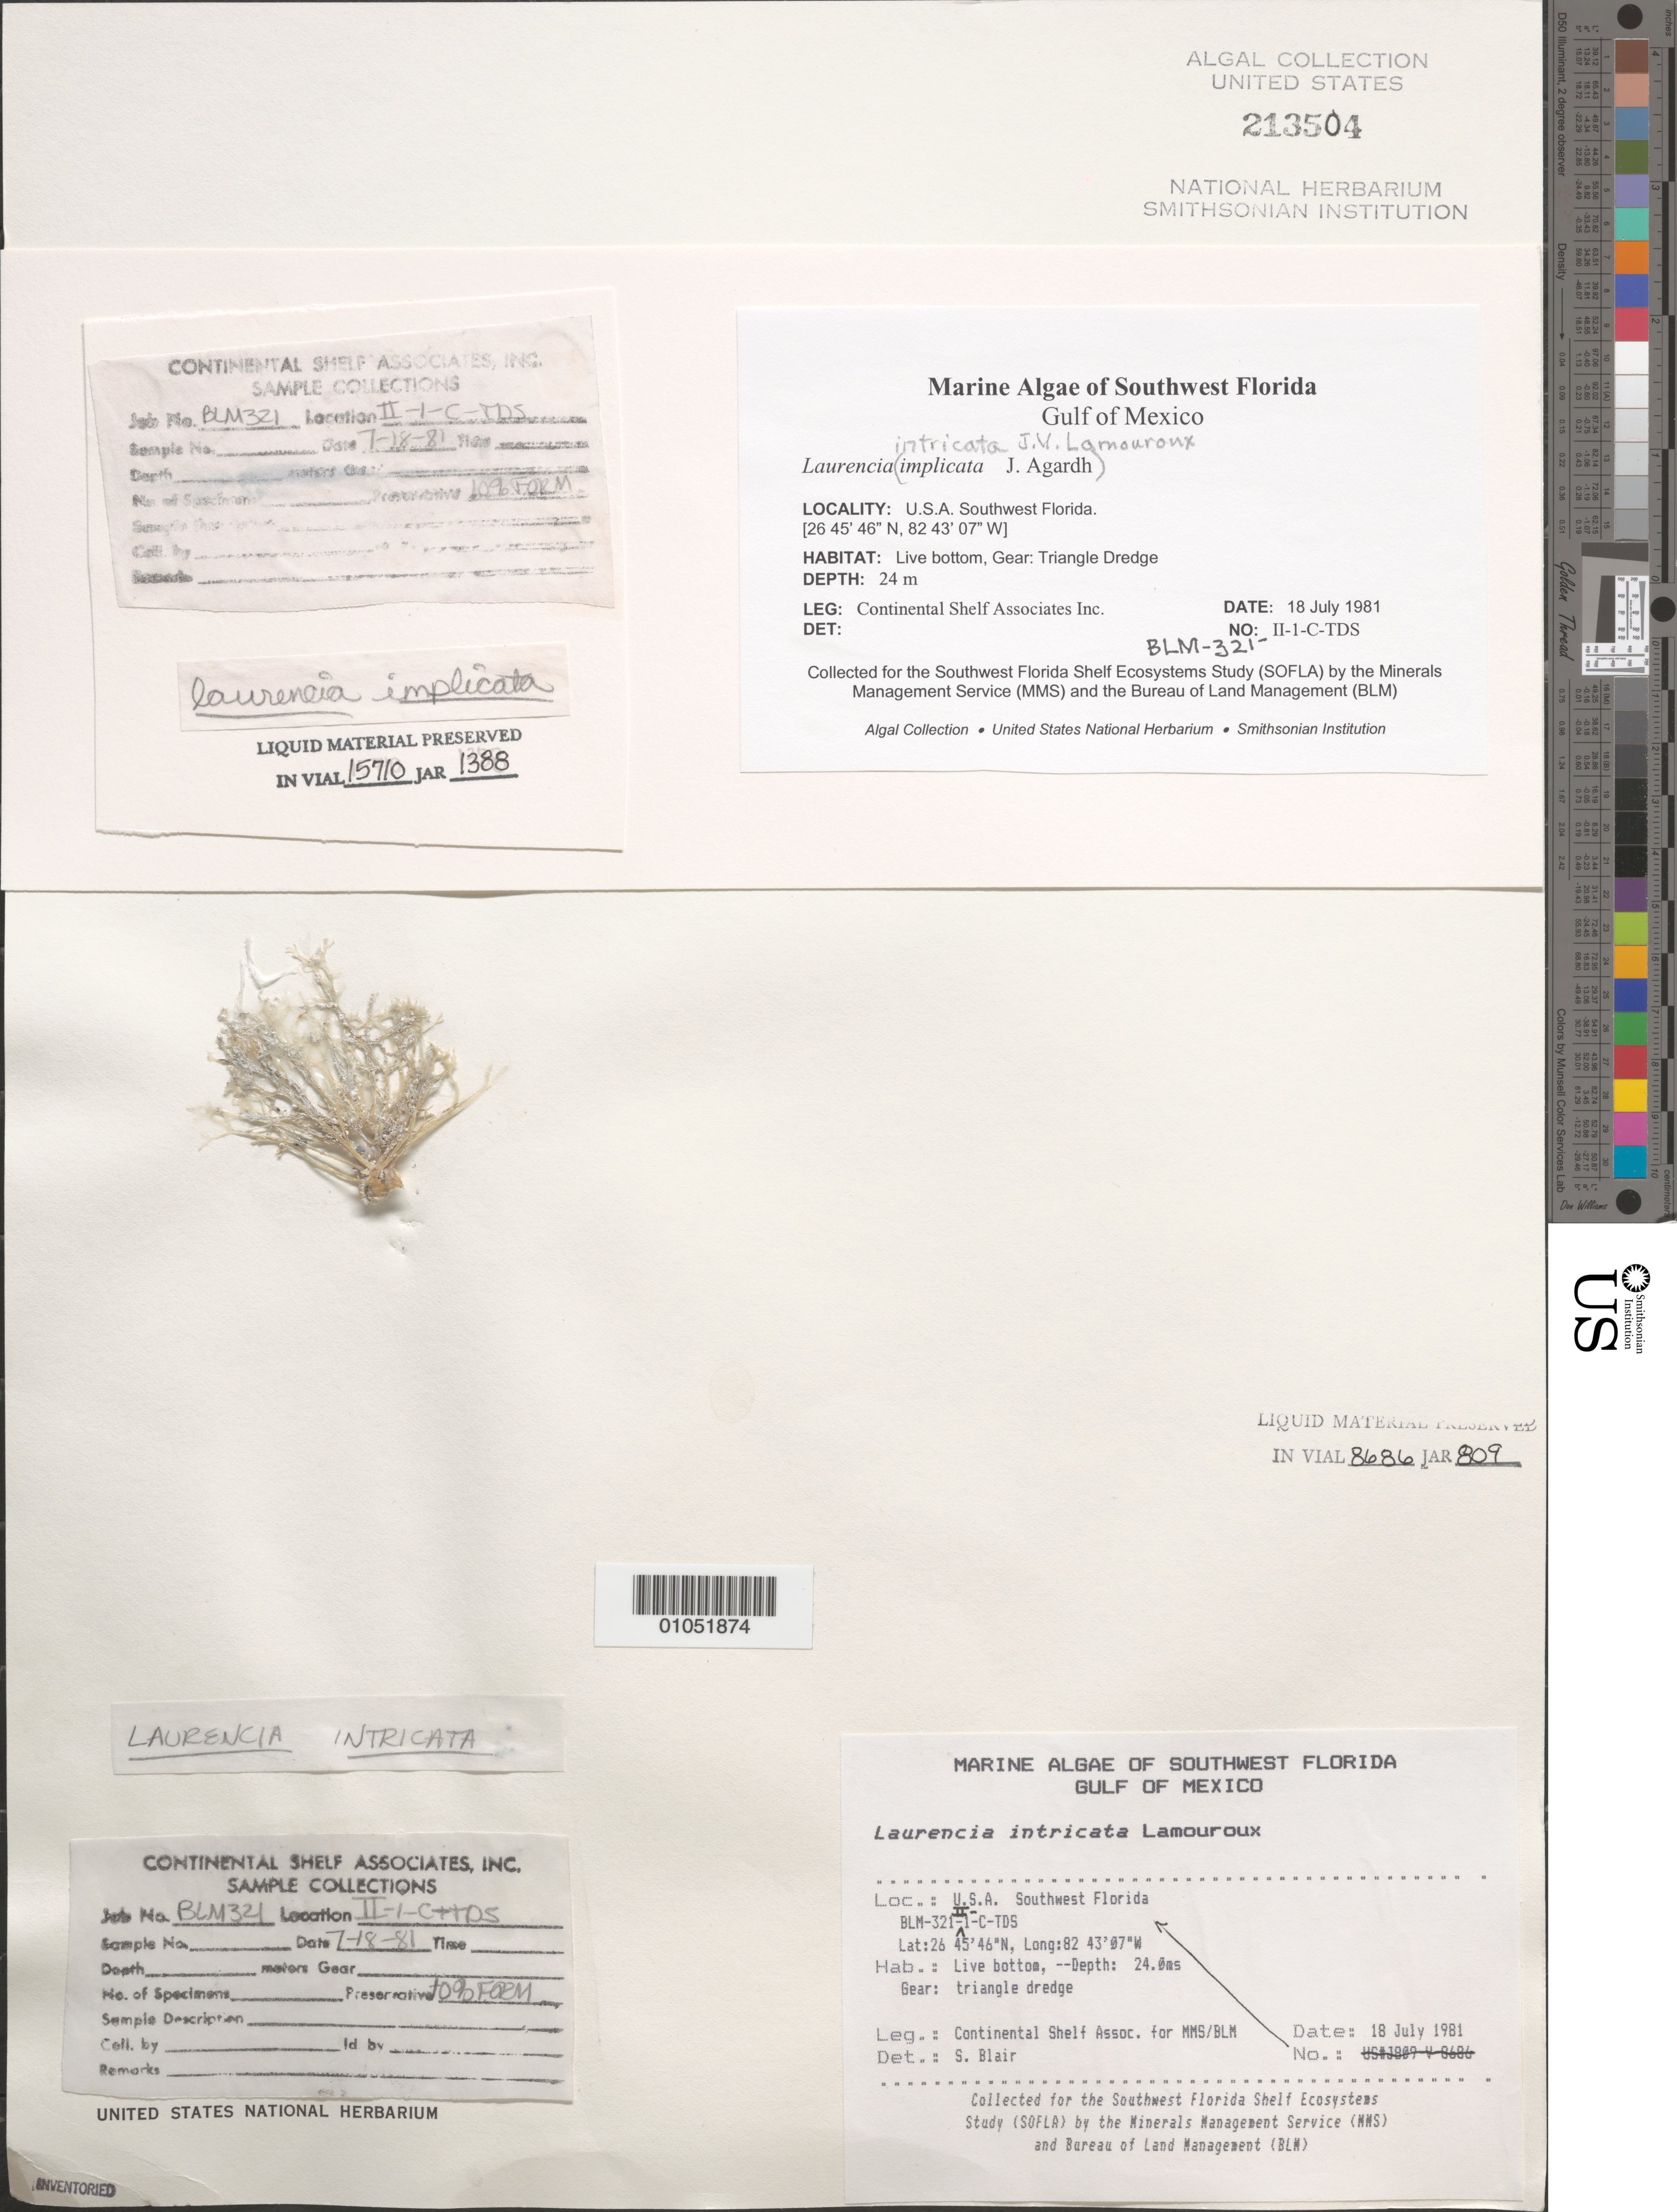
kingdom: Plantae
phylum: Rhodophyta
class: Florideophyceae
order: Ceramiales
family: Rhodomelaceae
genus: Laurencia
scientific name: Laurencia intricata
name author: J.V.Lamouroux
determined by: Blair, S. M.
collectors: Continental Shelf Associates for the MMS/BLM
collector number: BLM-321-II-1-C-TDS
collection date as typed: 18 Jul 1981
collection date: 1981-07-18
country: United States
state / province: Florida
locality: Gulf of Mexico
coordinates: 26 45'46"N, 82 43'07"W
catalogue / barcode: US 213504